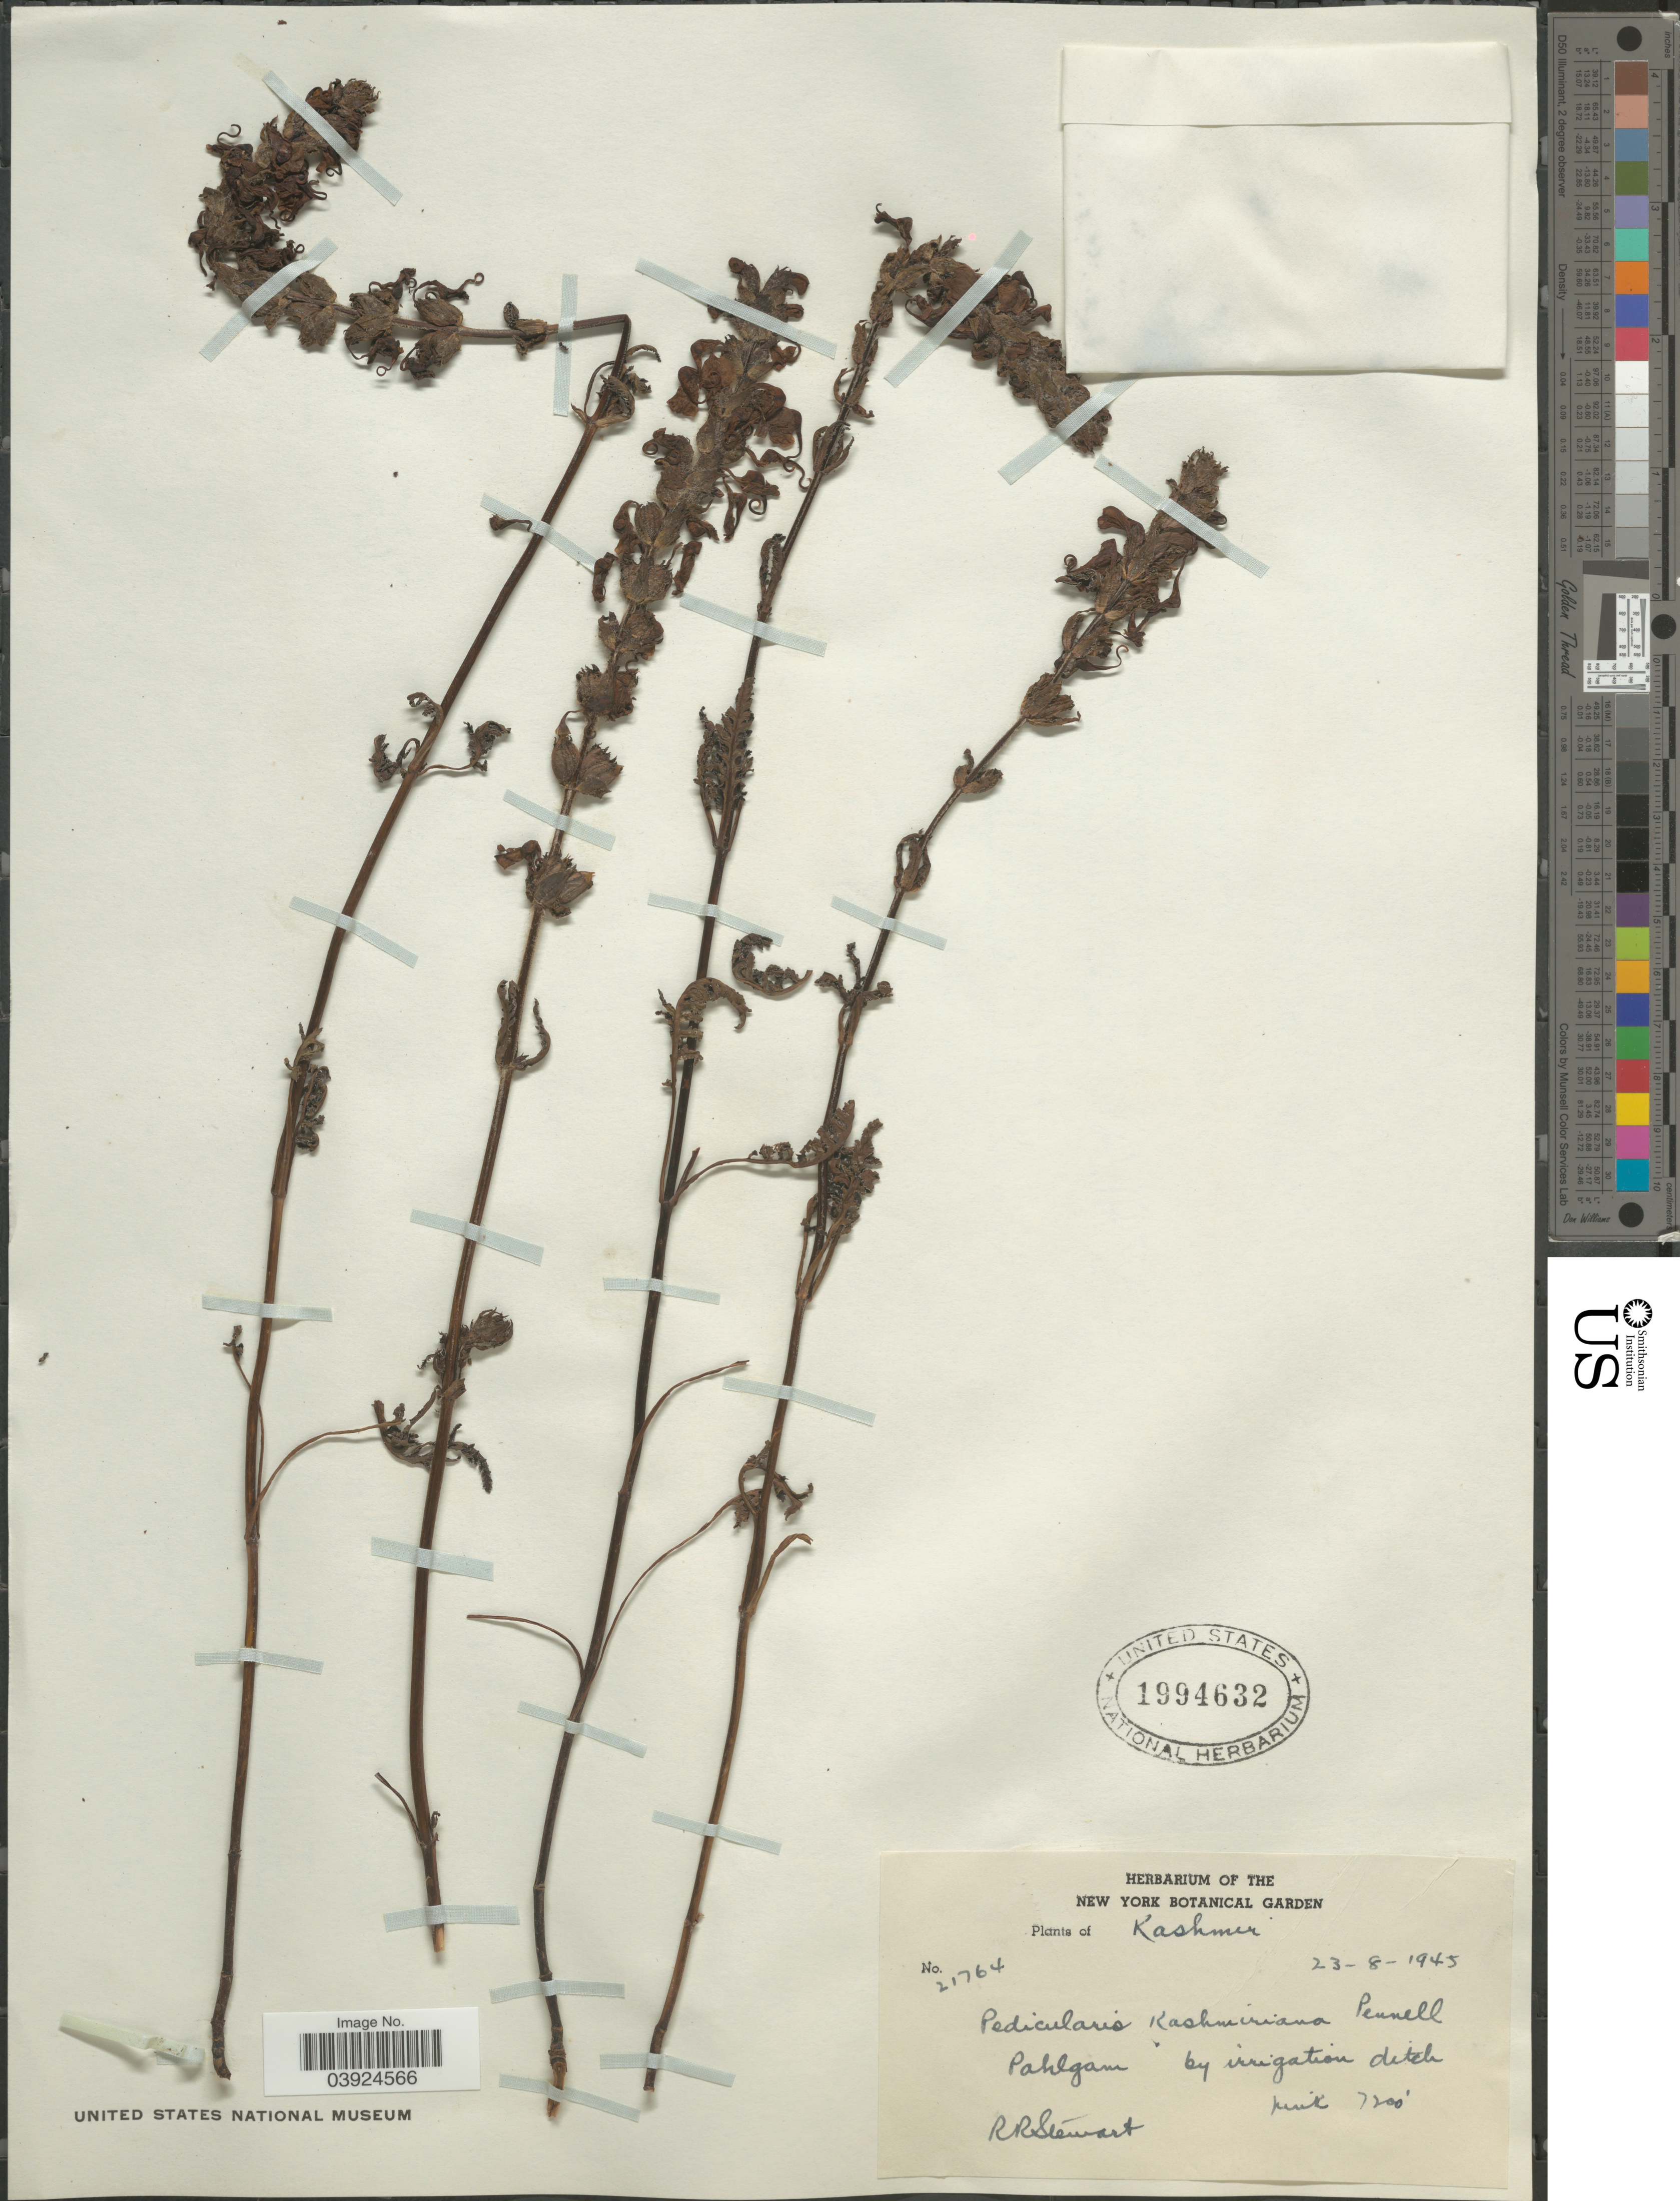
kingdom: Plantae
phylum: Tracheophyta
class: Magnoliopsida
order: Lamiales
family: Orobanchaceae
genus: Pedicularis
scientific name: Pedicularis kashmiriana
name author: Pennell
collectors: R. Stewart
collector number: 21764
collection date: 1945-08-23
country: India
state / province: Jammu and Kashmir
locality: Kashmir. Pahlgam by irrigation ditch.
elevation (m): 2195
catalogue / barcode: US 1994632